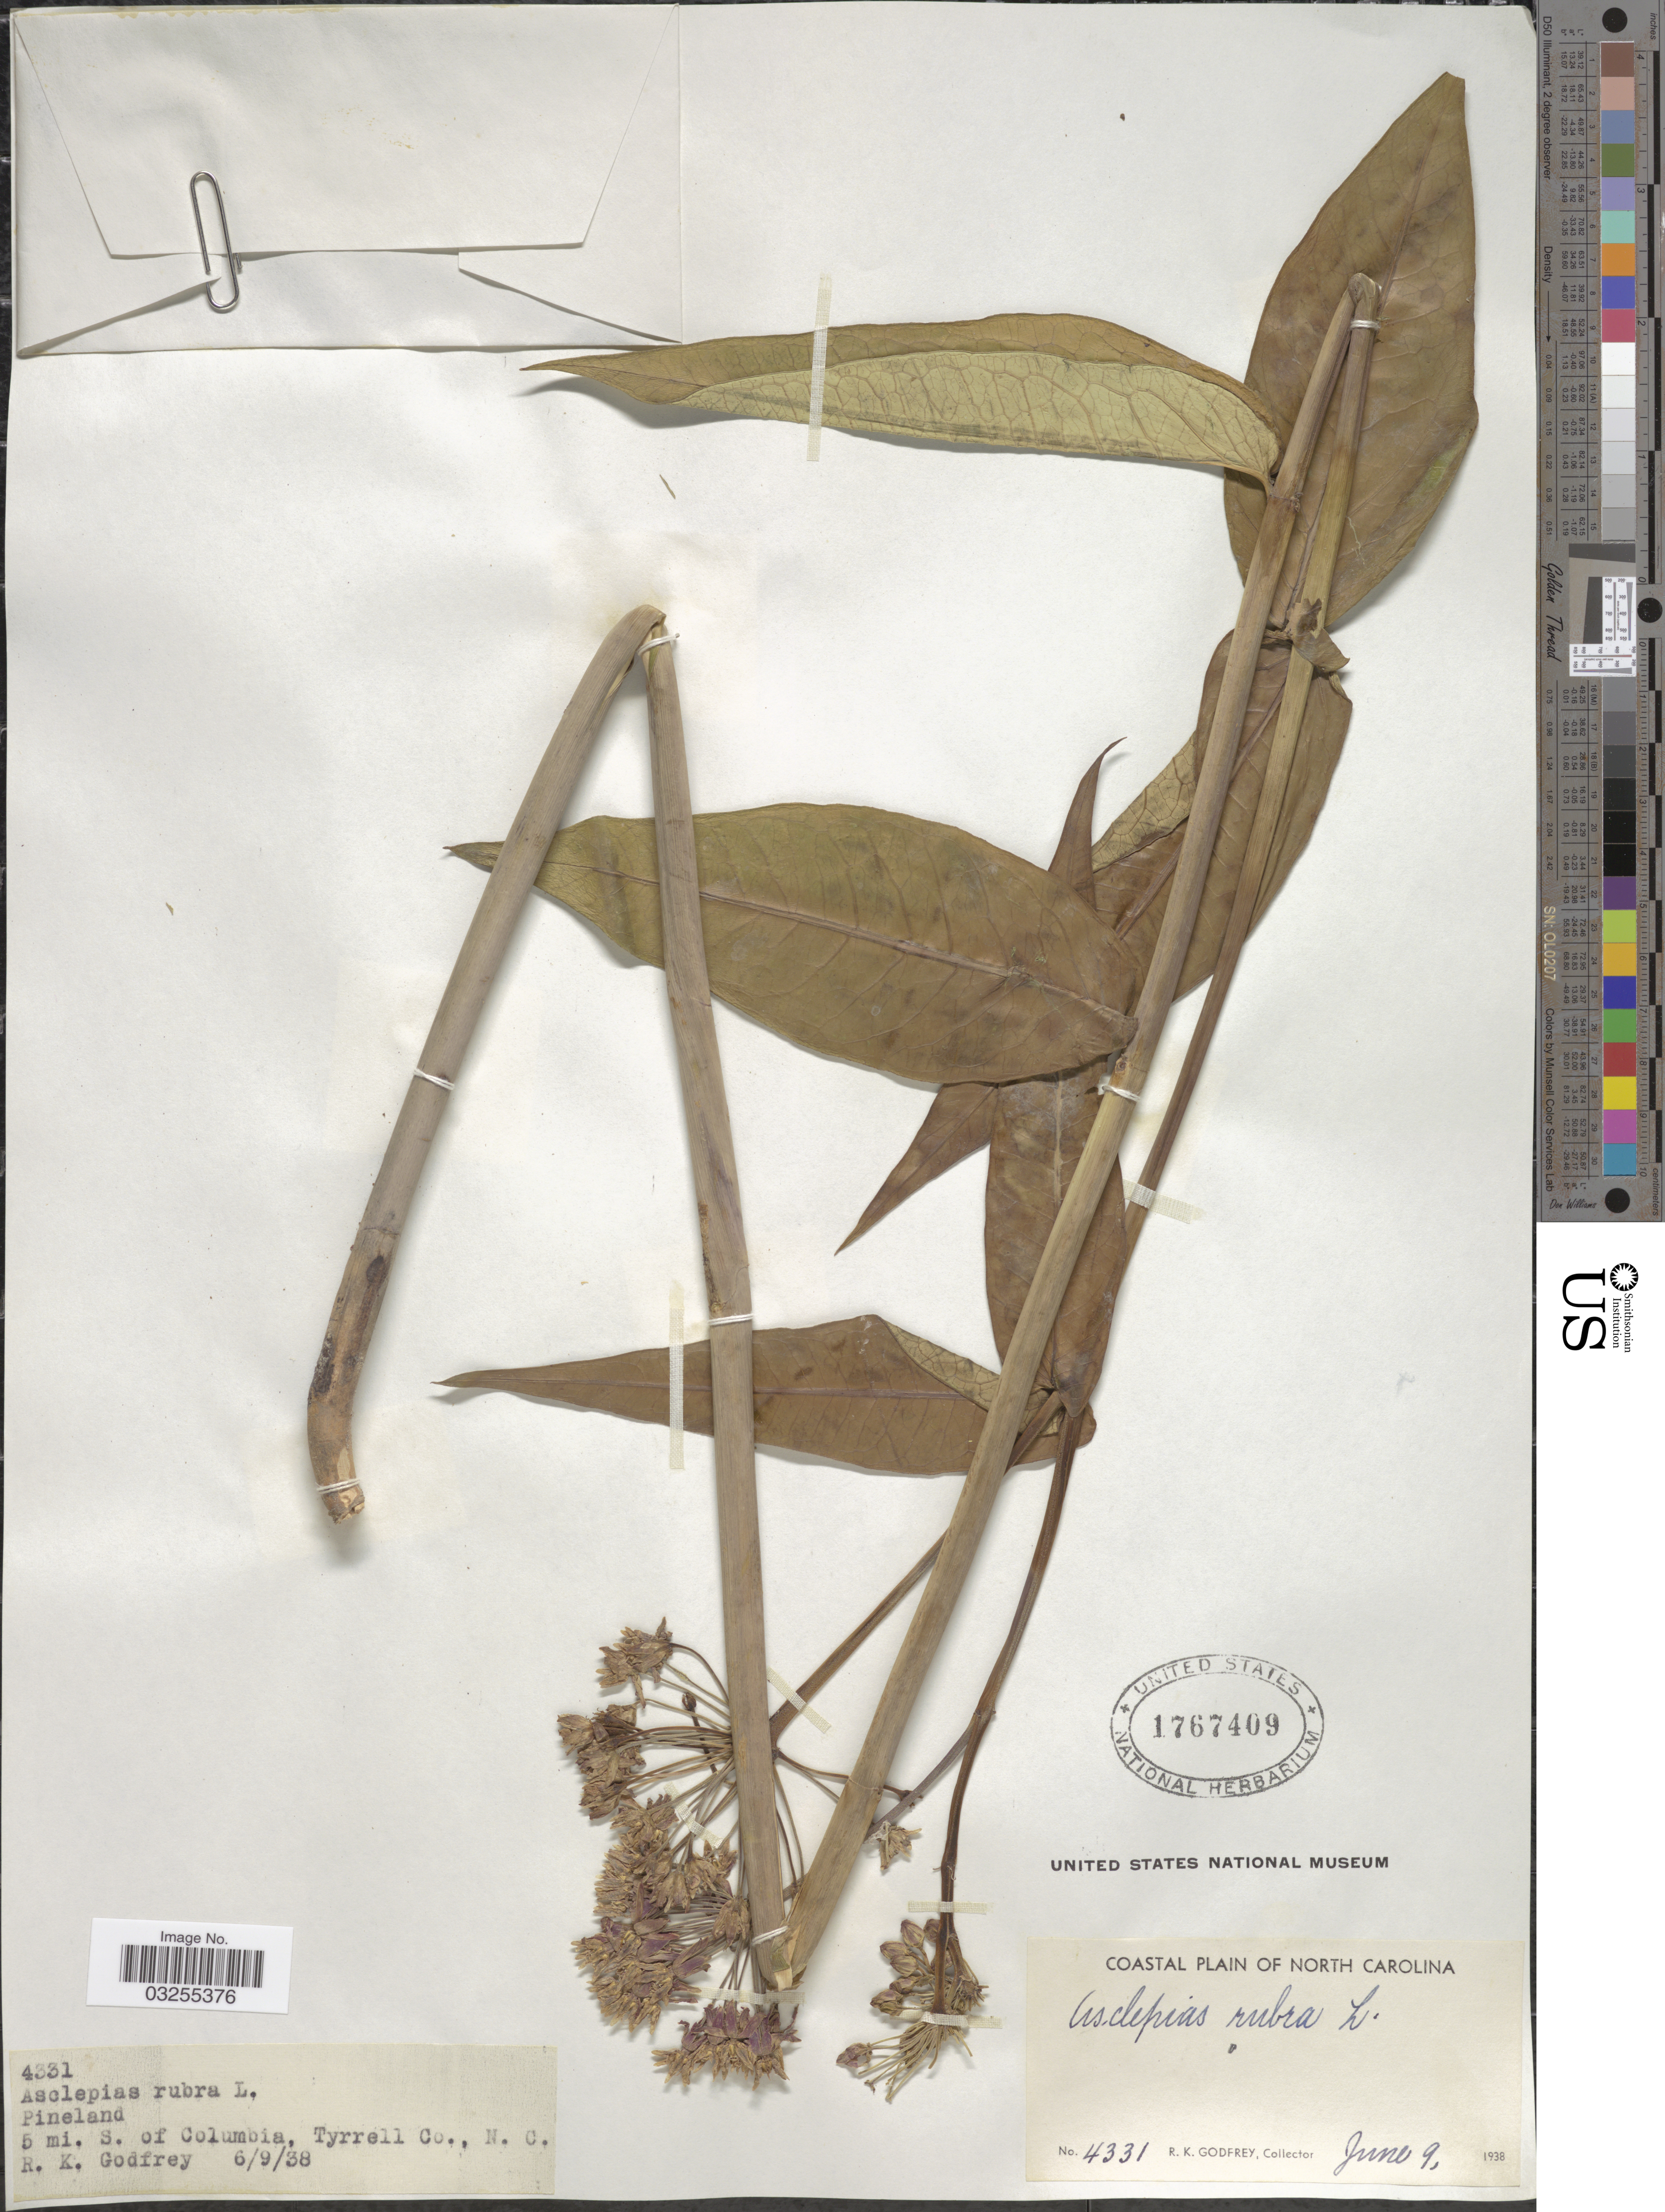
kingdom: Plantae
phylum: Tracheophyta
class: Magnoliopsida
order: Gentianales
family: Apocynaceae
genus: Asclepias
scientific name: Asclepias rubra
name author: L.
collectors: R. K. Godfrey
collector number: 4331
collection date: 1938-06-09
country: United States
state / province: North Carolina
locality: Coastal Plain of North Carolina. 5 mi. S. of Columbia, Tyrrell Co.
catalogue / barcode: US 1767409